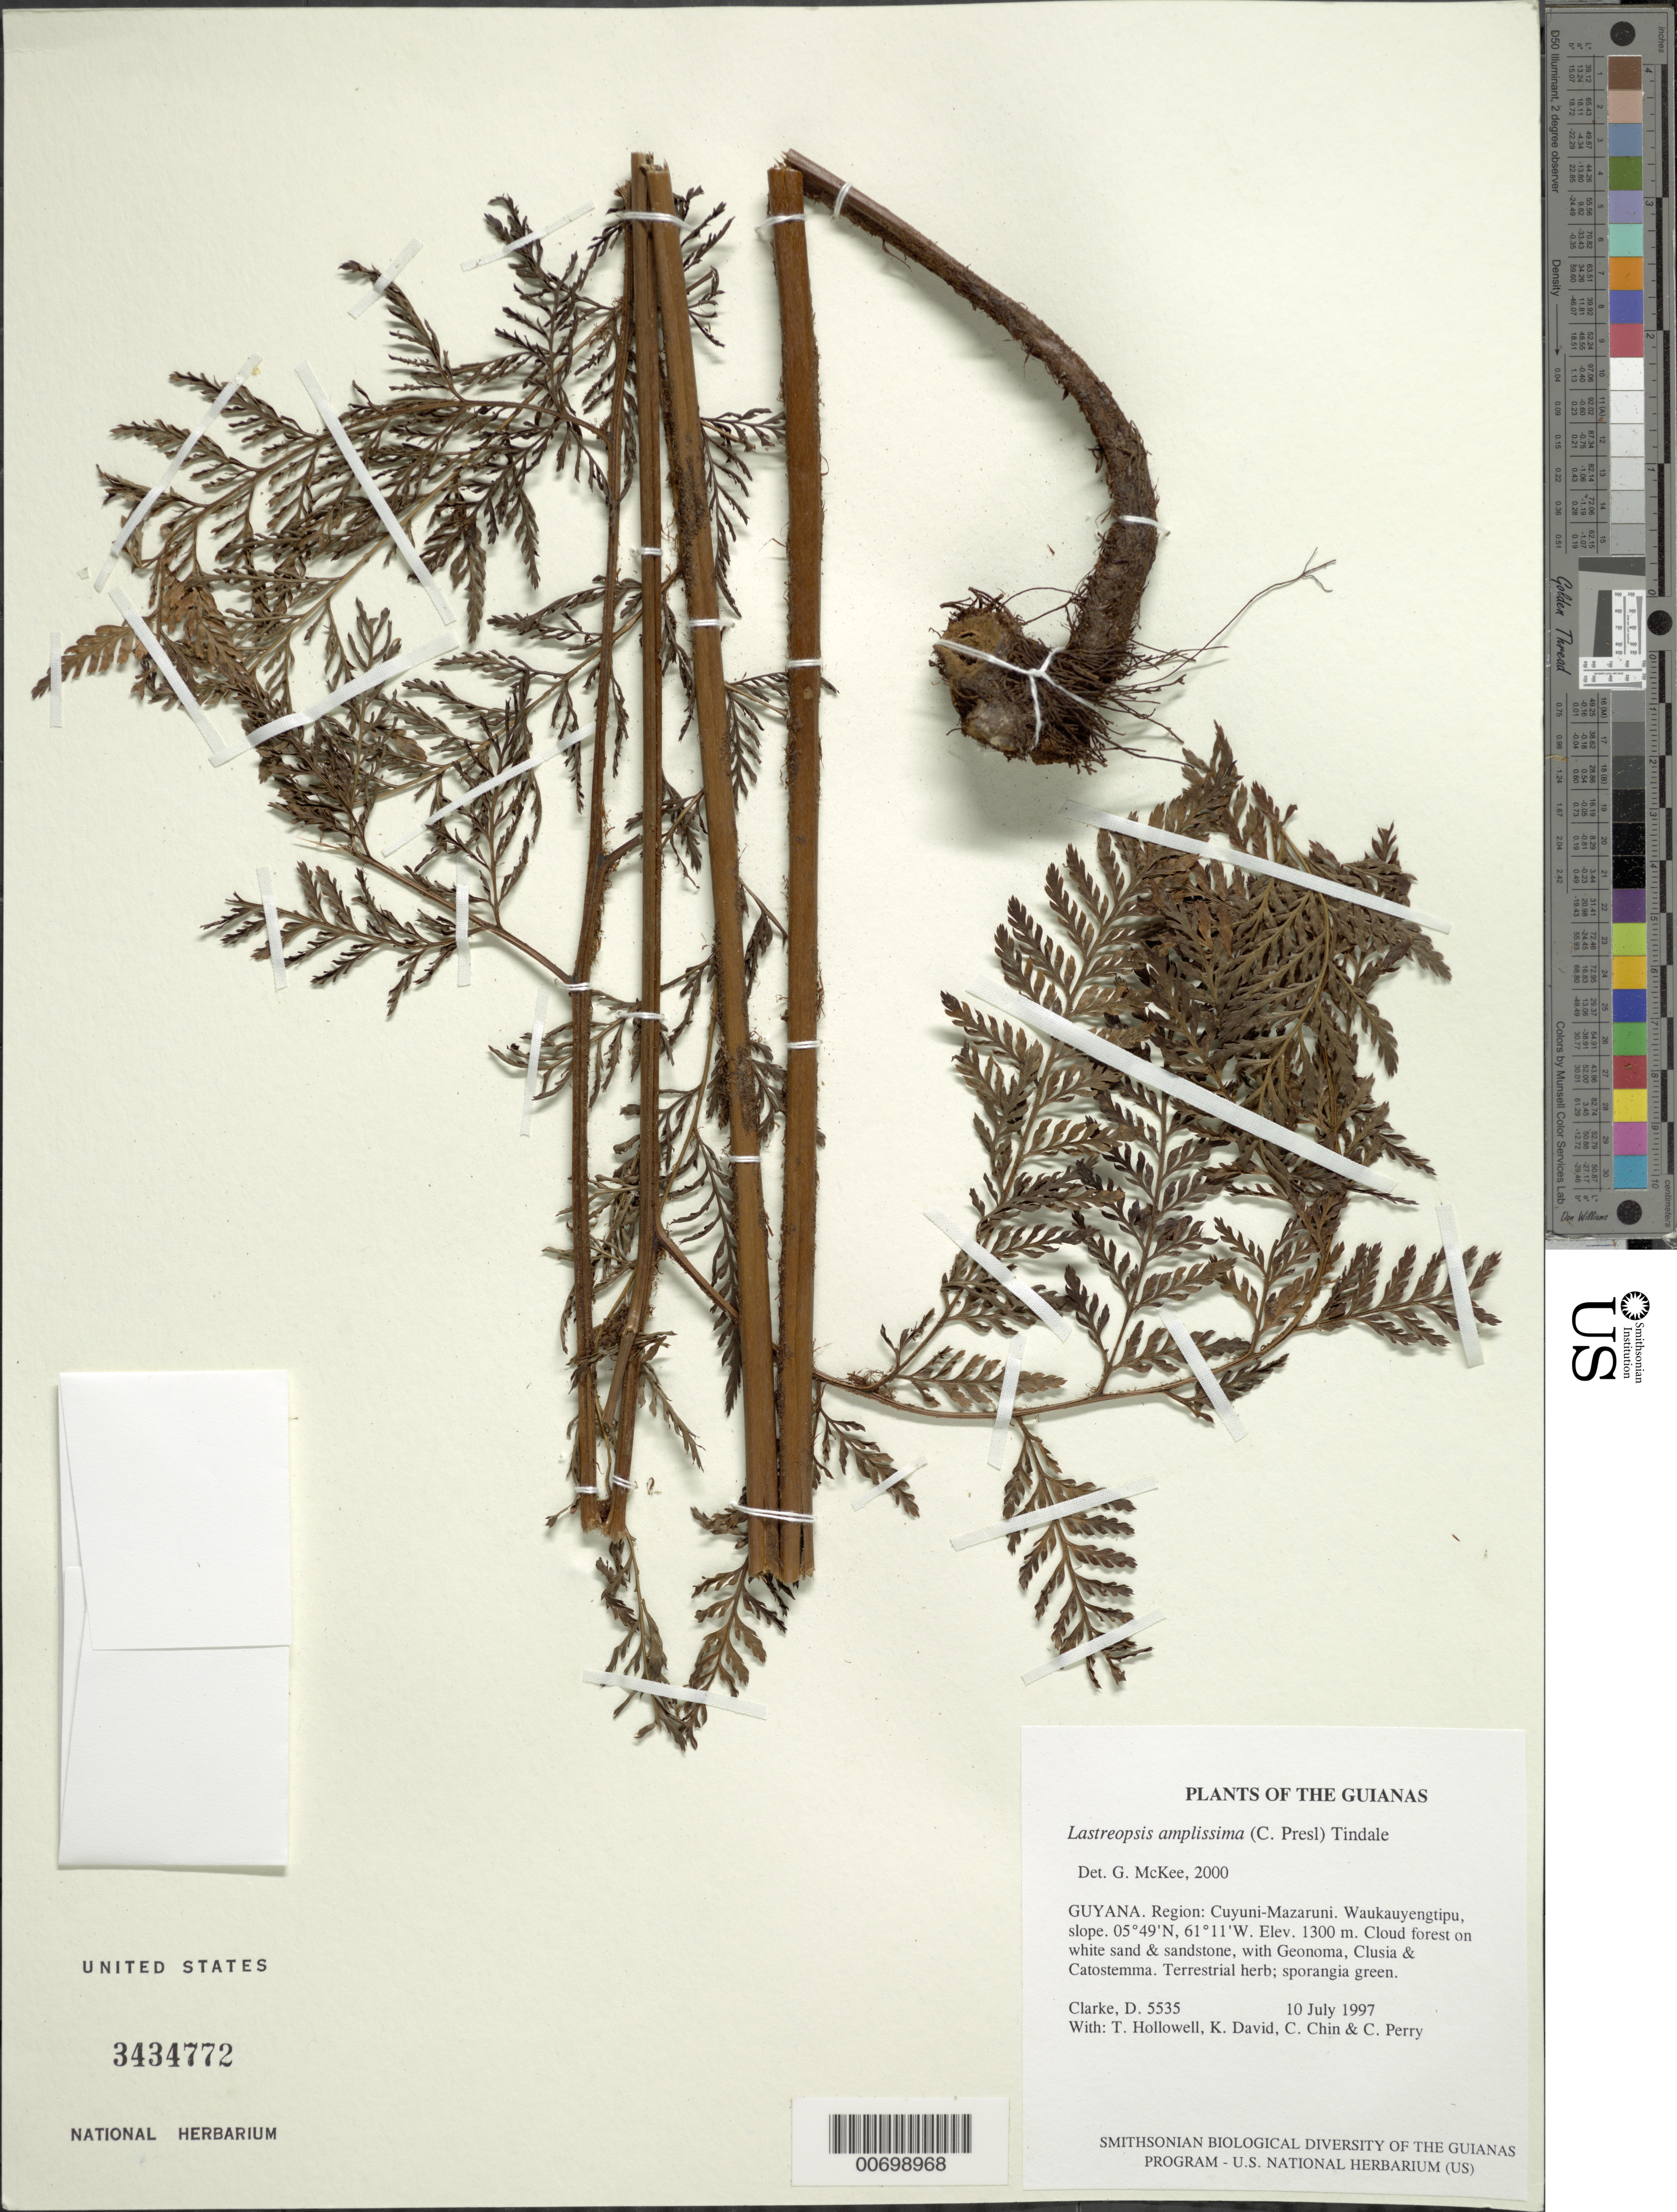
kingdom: Plantae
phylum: Tracheophyta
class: Polypodiopsida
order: Polypodiales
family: Dryopteridaceae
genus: Lastreopsis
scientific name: Lastreopsis amplissima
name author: (C. Presl) Tindale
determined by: McKee, G. S., (US), NMNH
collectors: H. D. Clarke, T. Hollowell, K. David, C. Chin & C. Perry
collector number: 5535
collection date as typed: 10 July 1997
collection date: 1997-07-10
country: Guyana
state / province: Cuyuni-Mazaruni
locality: Waukauyengtipu, slope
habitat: Cloud forest on white sand & sandstone, with Geonoma, Clusia & Catostemma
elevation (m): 1300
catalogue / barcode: US 3434772